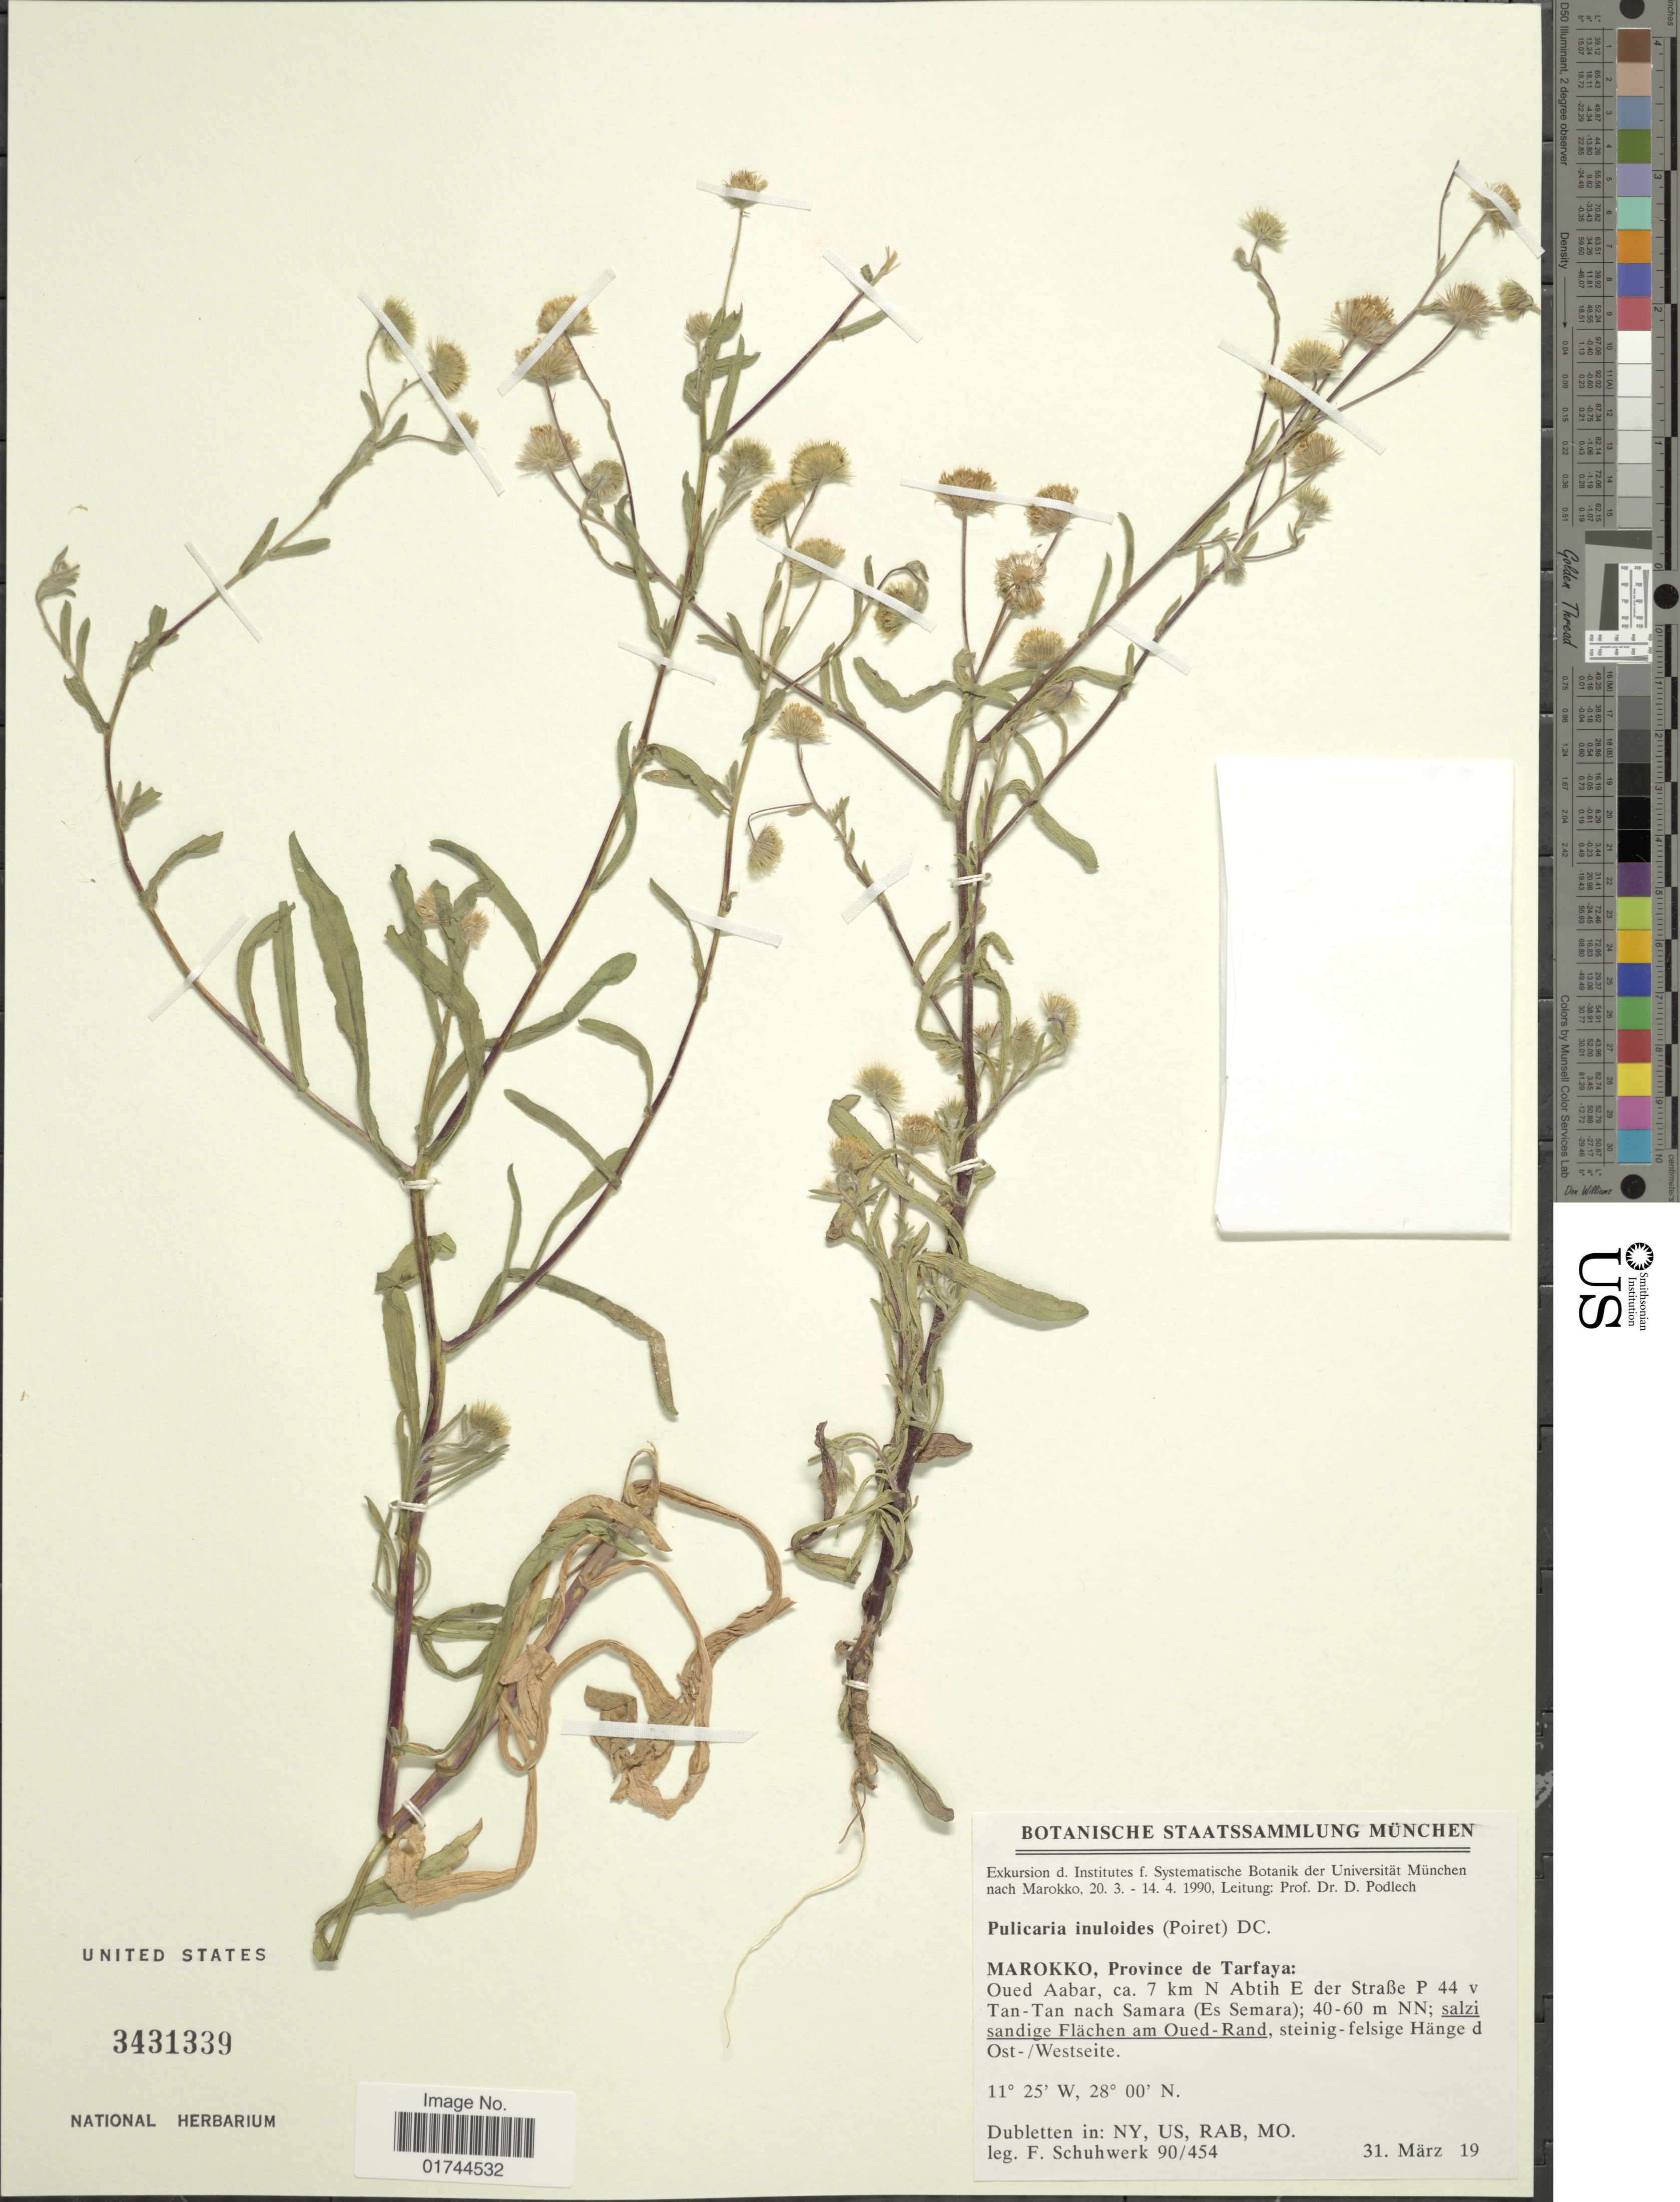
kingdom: Plantae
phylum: Tracheophyta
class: Magnoliopsida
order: Asterales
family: Asteraceae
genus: Pulicaria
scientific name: Pulicaria inuloides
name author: (Poir.) DC.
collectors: Schuhwerk, F.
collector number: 90/454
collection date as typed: Transcribed d/m/y: 31/3/19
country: Morocco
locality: Province de Tarfaya: Oued Aabar, ca. 7 km N Abtih E der StraBe P 44 v Tan- Tan nach Samara (Es Samara)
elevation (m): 40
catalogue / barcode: US 3431339